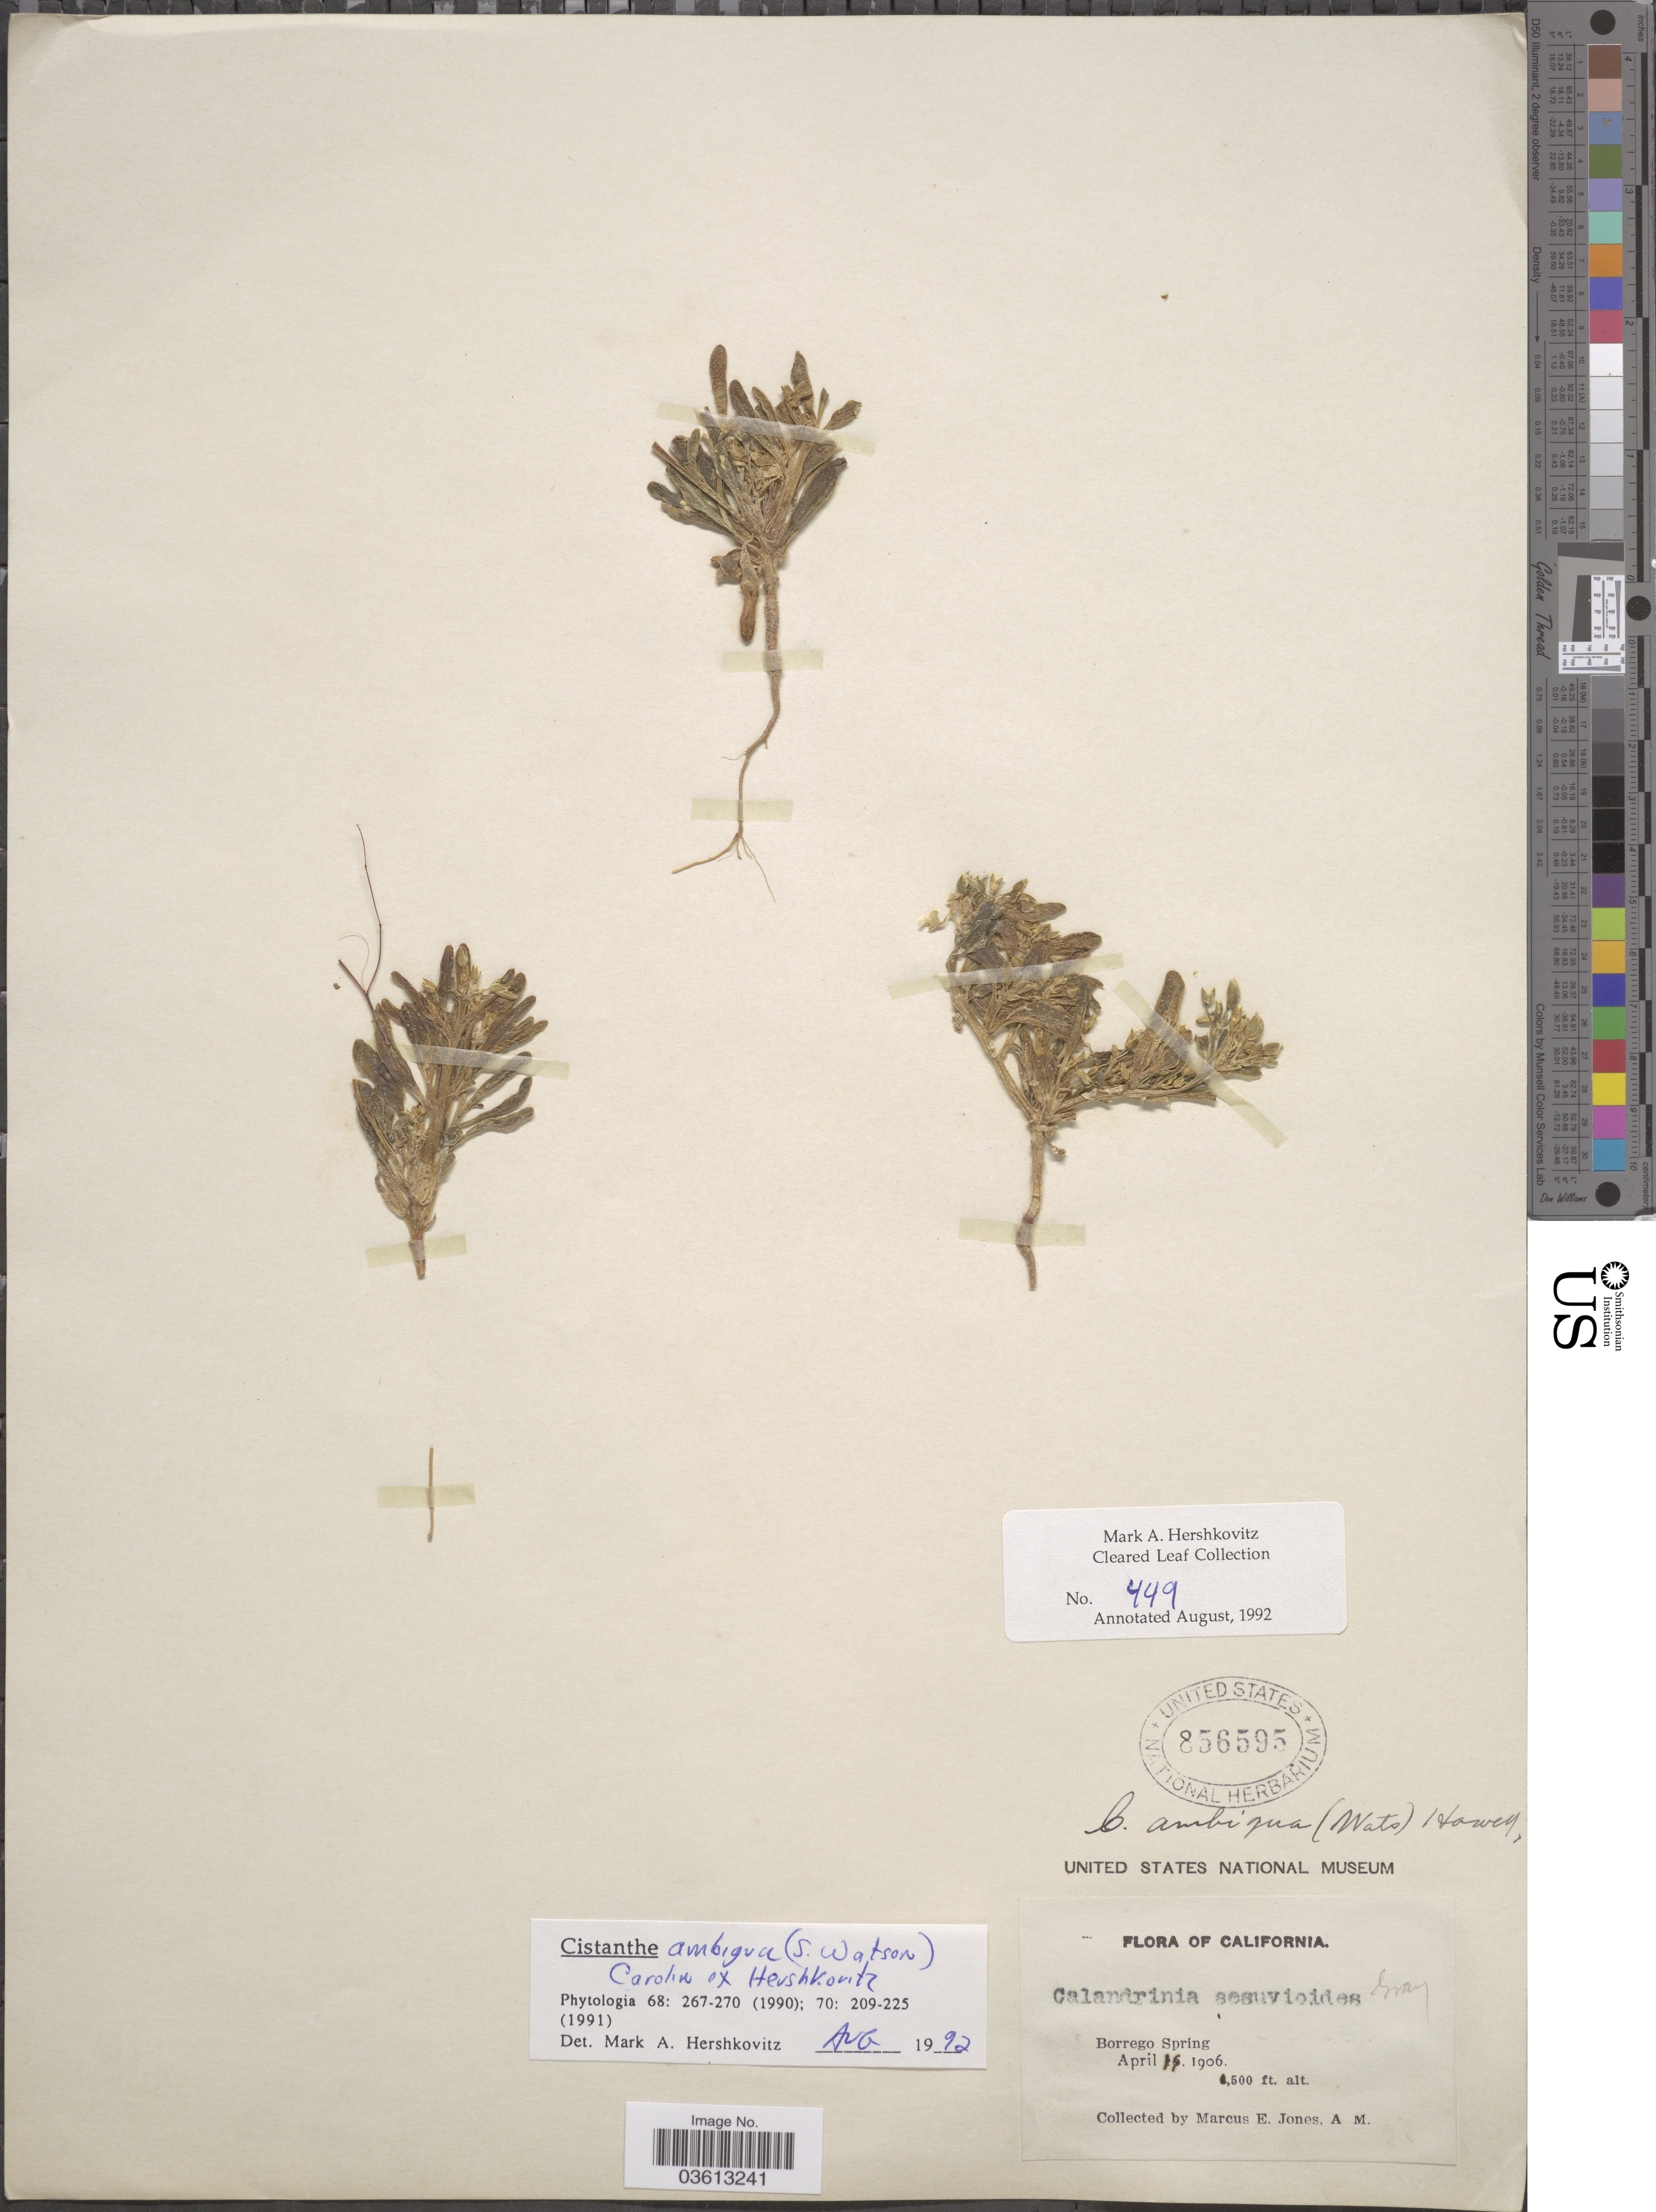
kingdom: Plantae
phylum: Tracheophyta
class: Magnoliopsida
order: Caryophyllales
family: Montiaceae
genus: Thingia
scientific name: Thingia ambigua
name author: (S. Watson) Hershk.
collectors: M. E. Jones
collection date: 1906-04-17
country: United States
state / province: California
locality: Borrego Spring.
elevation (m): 1981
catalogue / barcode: US 856595